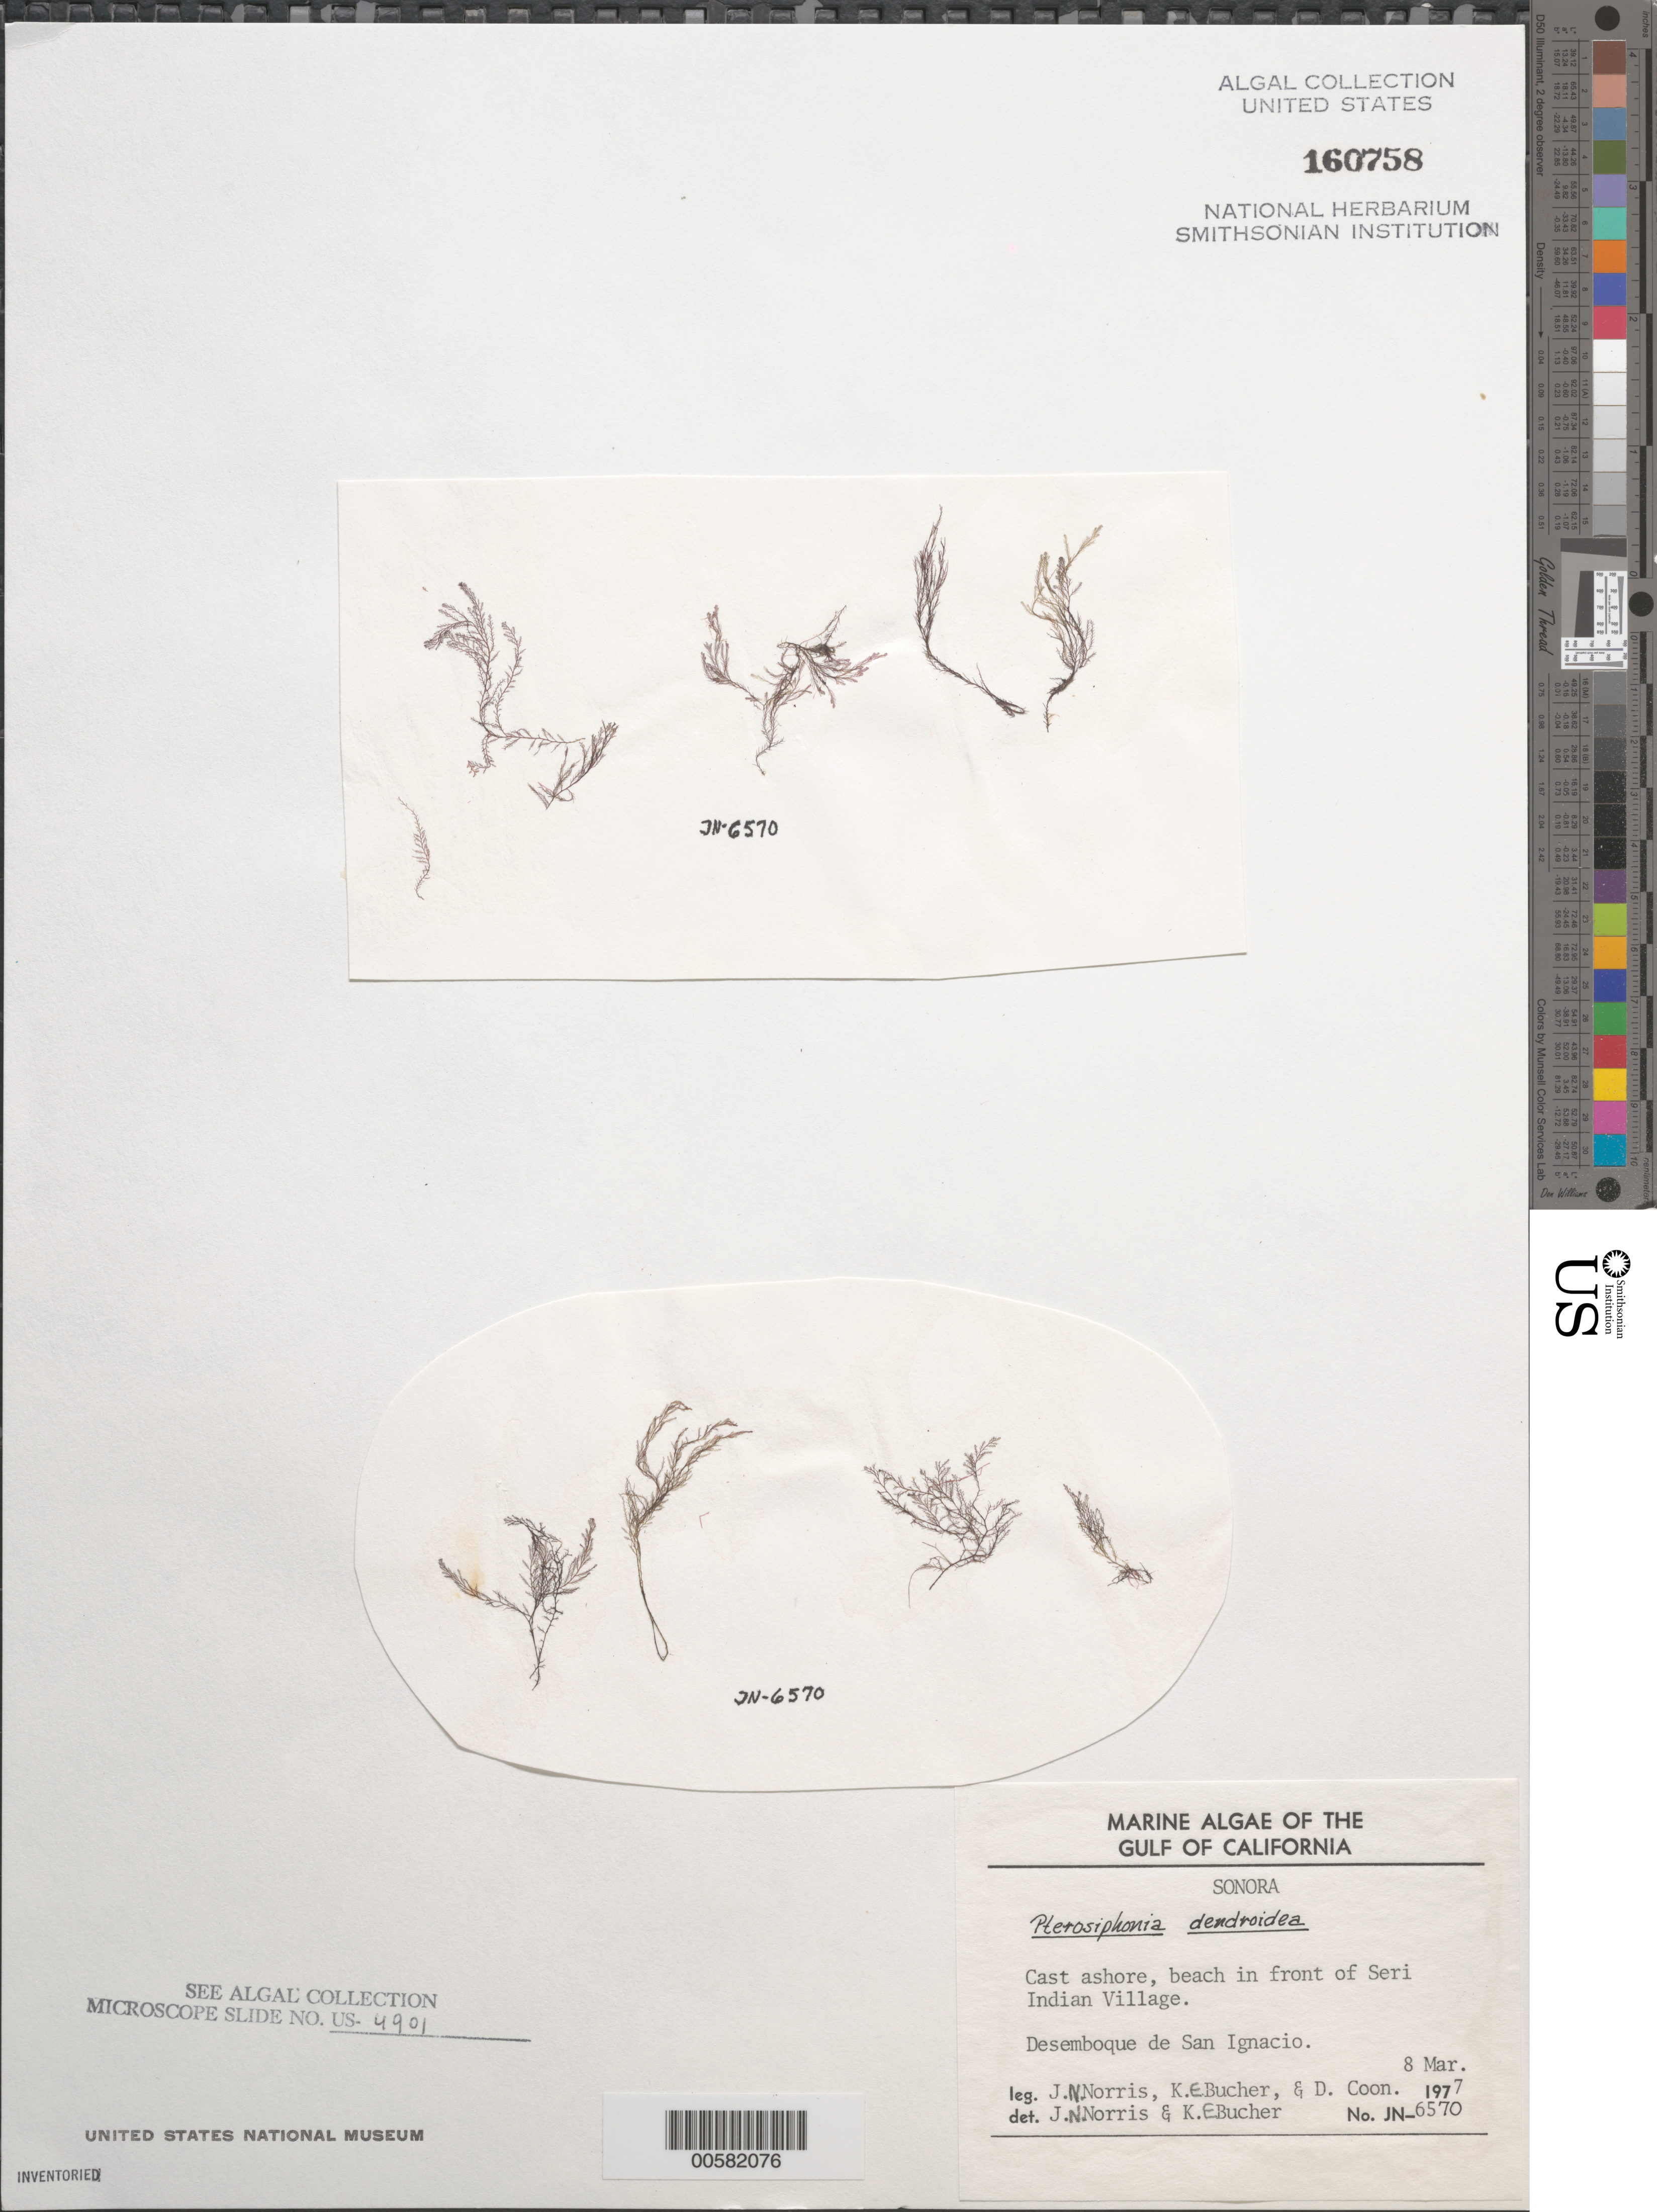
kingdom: Plantae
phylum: Rhodophyta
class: Florideophyceae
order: Ceramiales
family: Rhodomelaceae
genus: Symphyocladiella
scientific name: Symphyocladiella dendroidea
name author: (Montagne) Bustamante et al.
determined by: Algae name updating Project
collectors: J. N. Norris, K. E. Bucher & D. Coon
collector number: JN-6570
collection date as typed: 08 Mar 1977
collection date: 1977-03-08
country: Mexico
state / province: Sonora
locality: Desemboque de San Ignacio, Seri Indian village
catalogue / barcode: US 160758